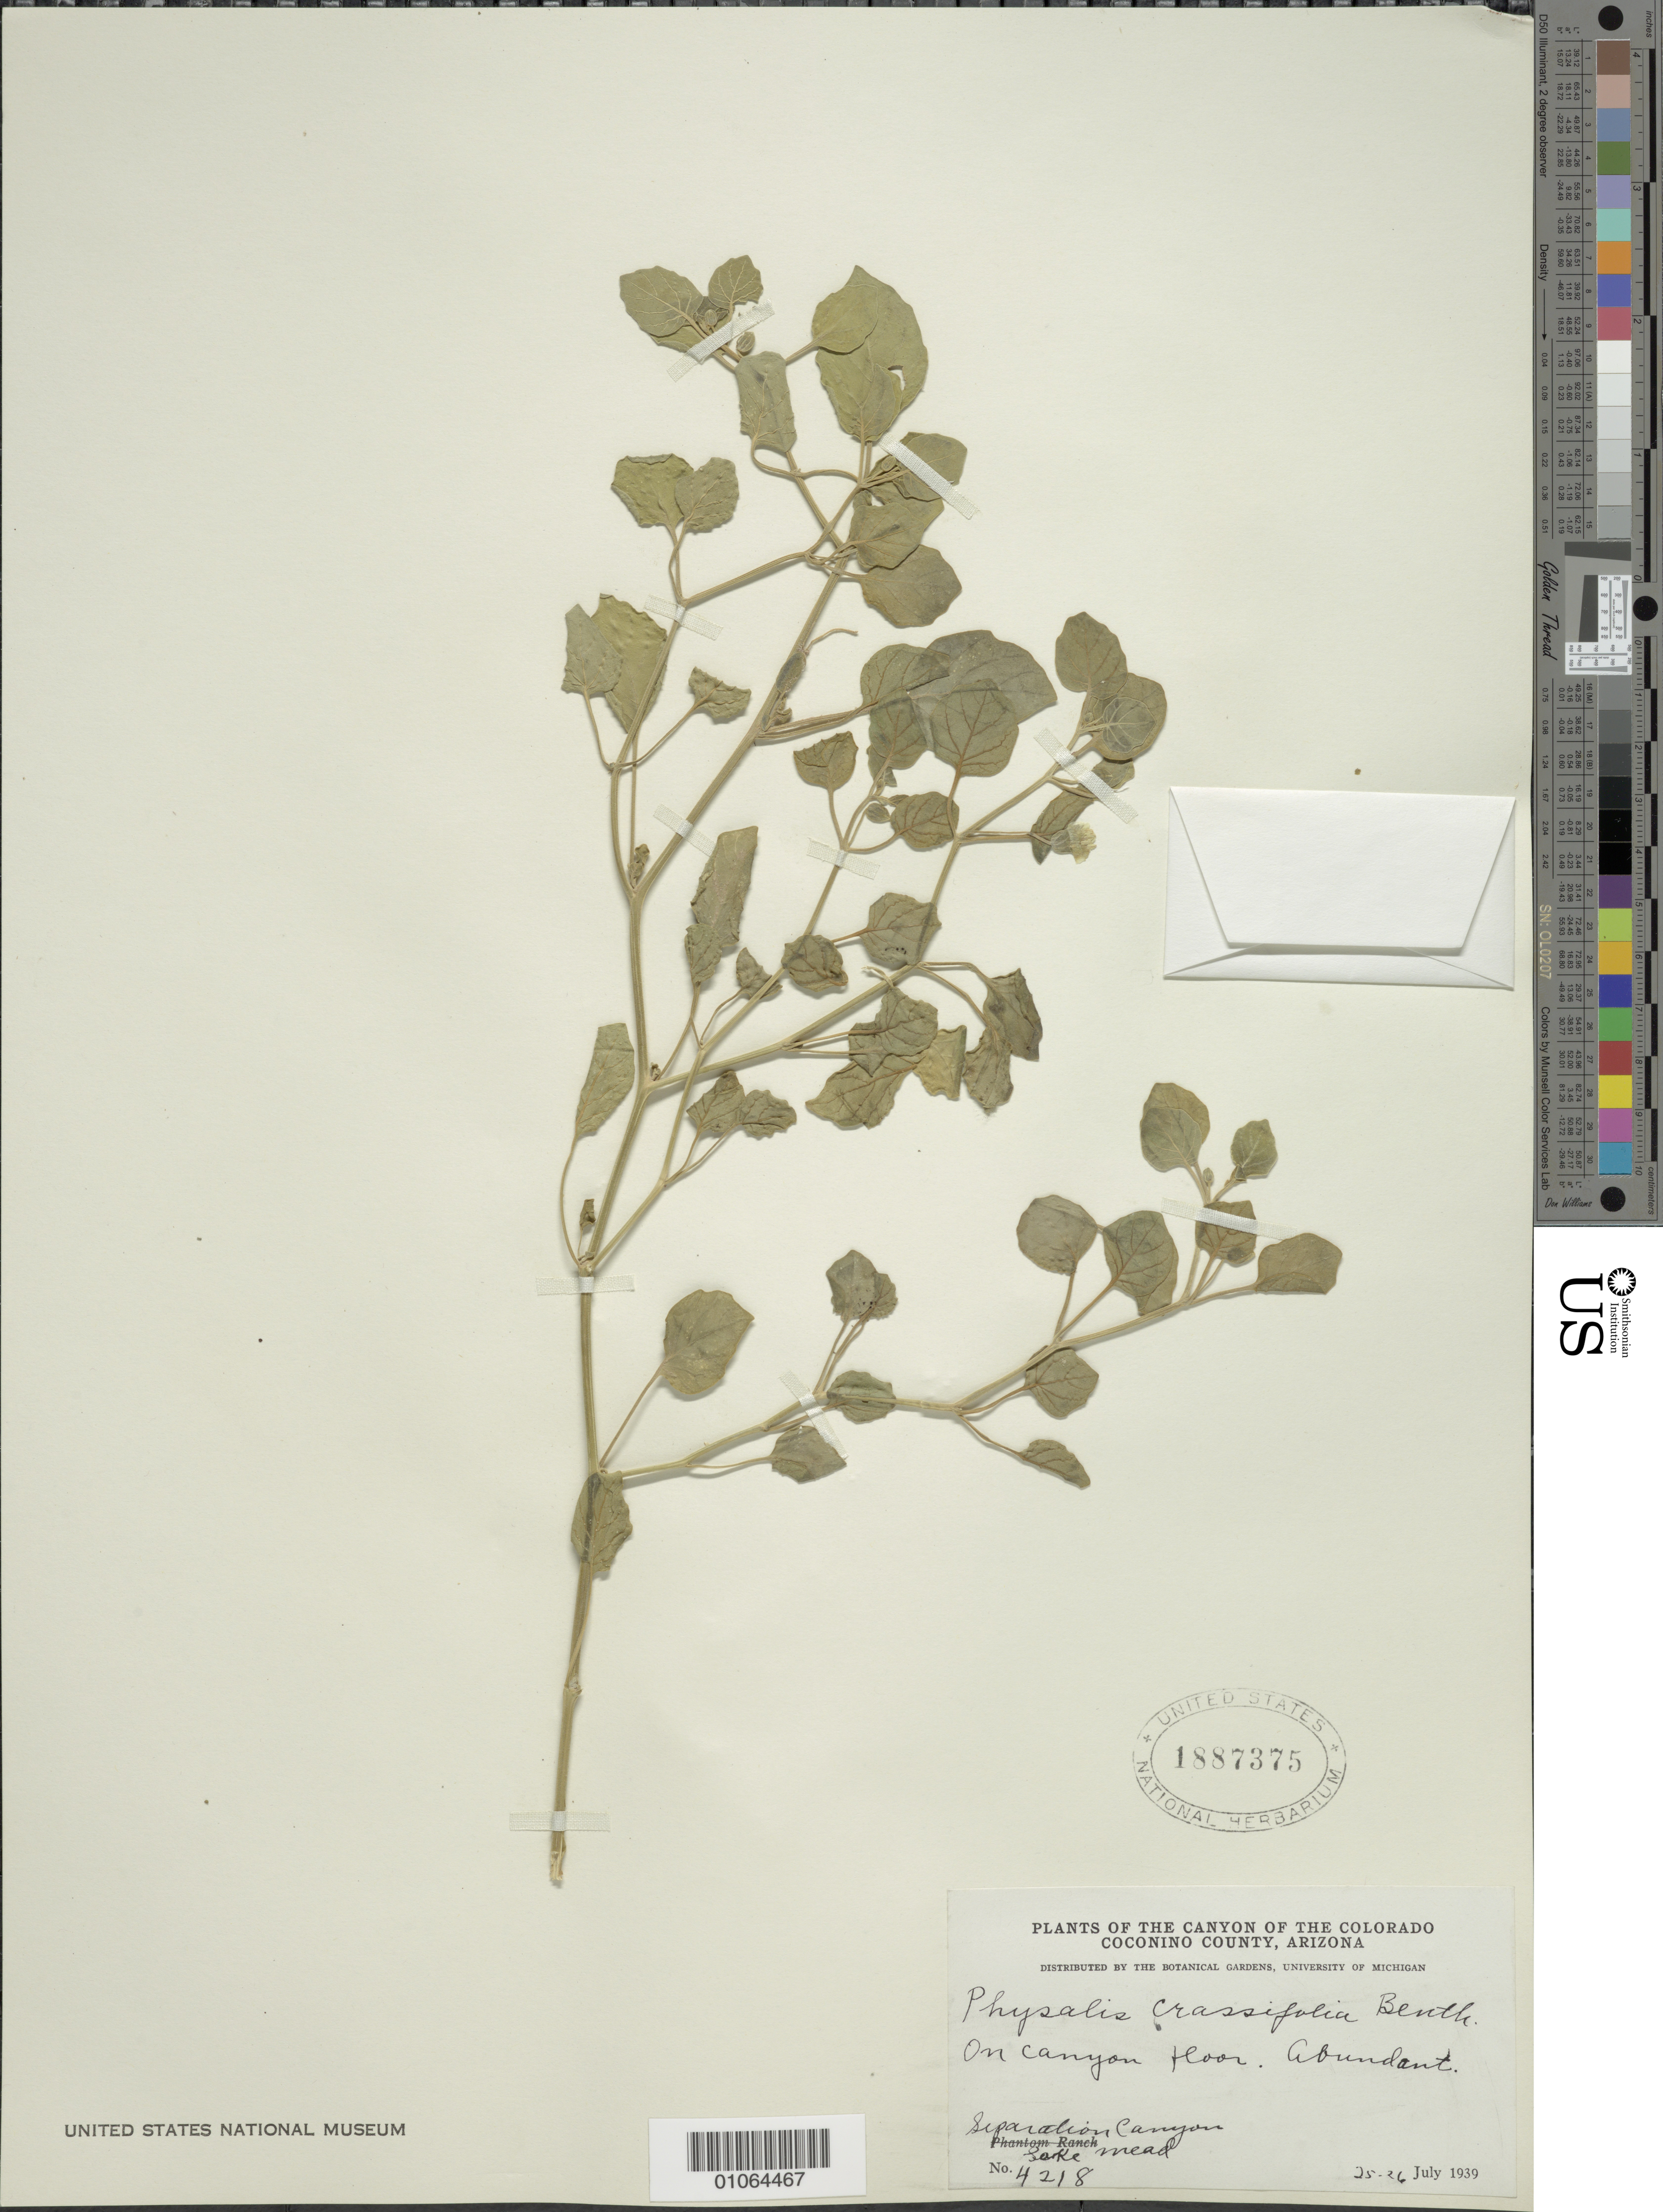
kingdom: Plantae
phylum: Tracheophyta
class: Magnoliopsida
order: Solanales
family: Solanaceae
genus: Physalis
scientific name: Physalis crassifolia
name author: Benth.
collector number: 4218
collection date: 1939-07-25/1939-07-26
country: United States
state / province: Arizona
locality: The Canyon of the Colorado, Coconino County. On Canyon floor. Separation Canyon, Lake Mead.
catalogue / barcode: US 1887375